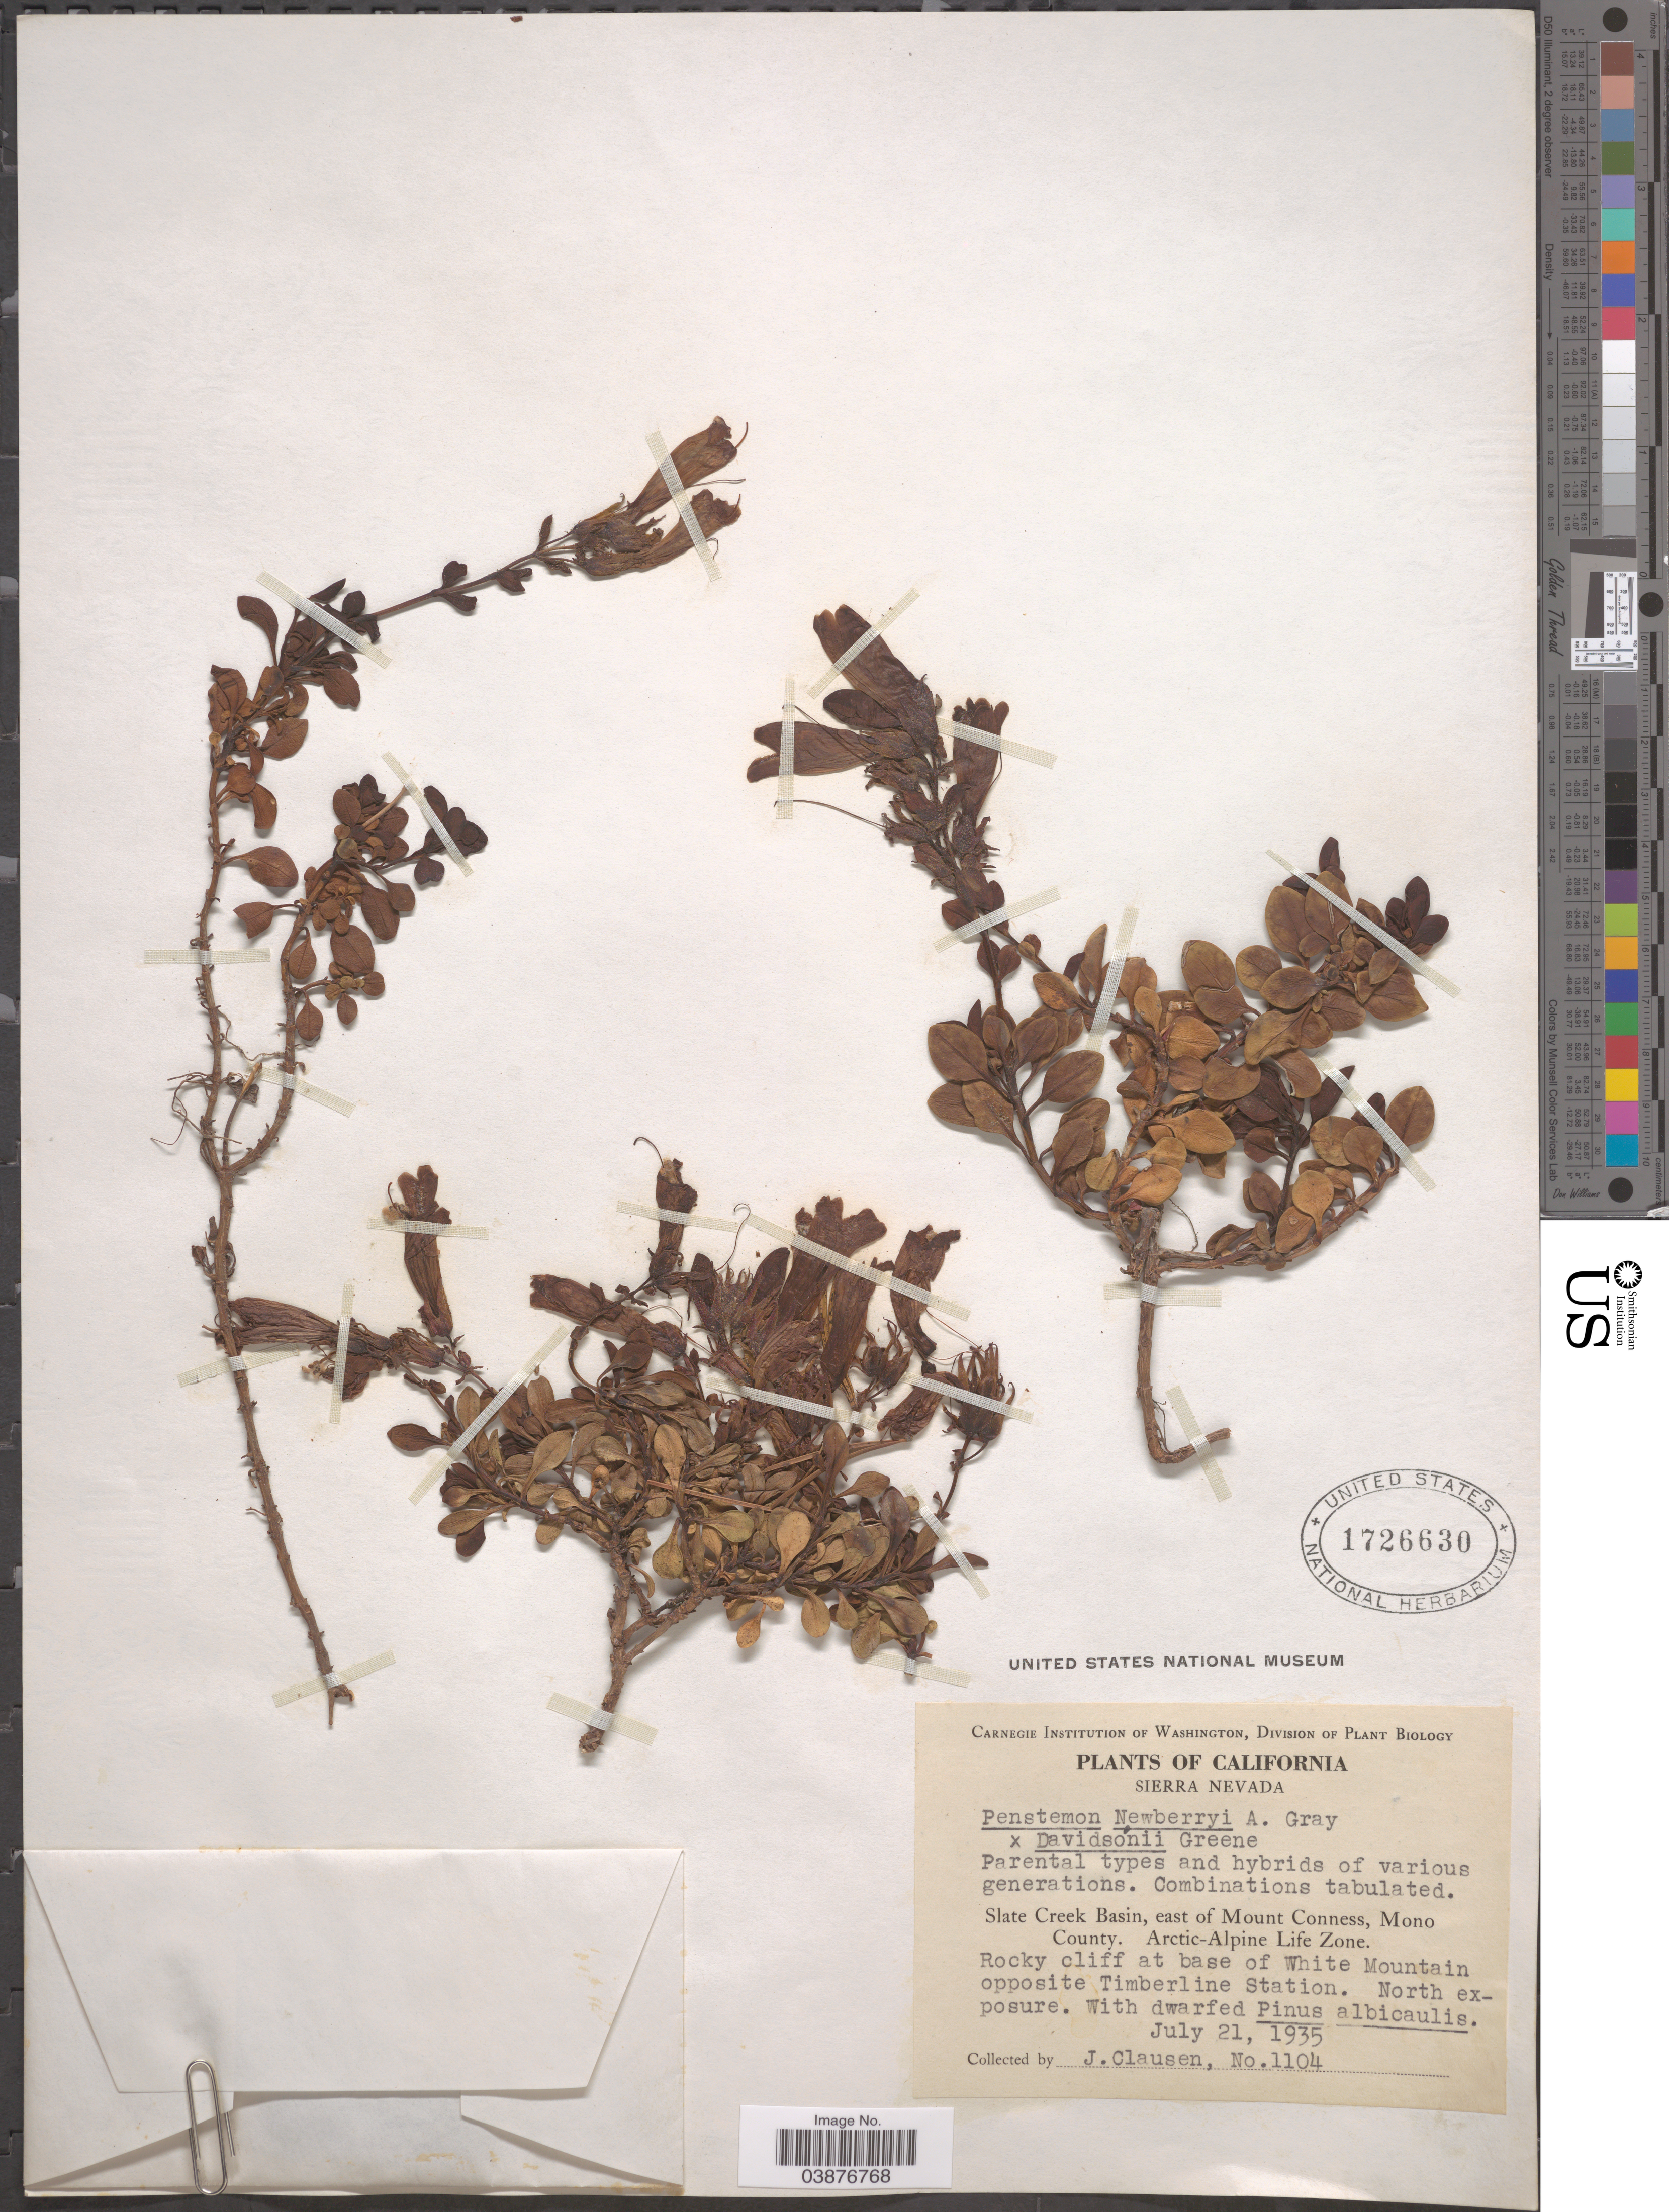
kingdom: Plantae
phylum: Tracheophyta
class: Magnoliopsida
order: Lamiales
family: Plantaginaceae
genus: Penstemon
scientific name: Penstemon newberryi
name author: A. Gray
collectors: J. Clausen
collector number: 1104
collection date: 1935-07-21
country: United States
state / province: California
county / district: Mono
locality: Sierra Nevada. Slate Creek Basin, east of Mount Conness, Mono County. Arctic-Alpine Life Zone. At base of White Mountain opposite Timberline Station. North exposure.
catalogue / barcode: US 1726630